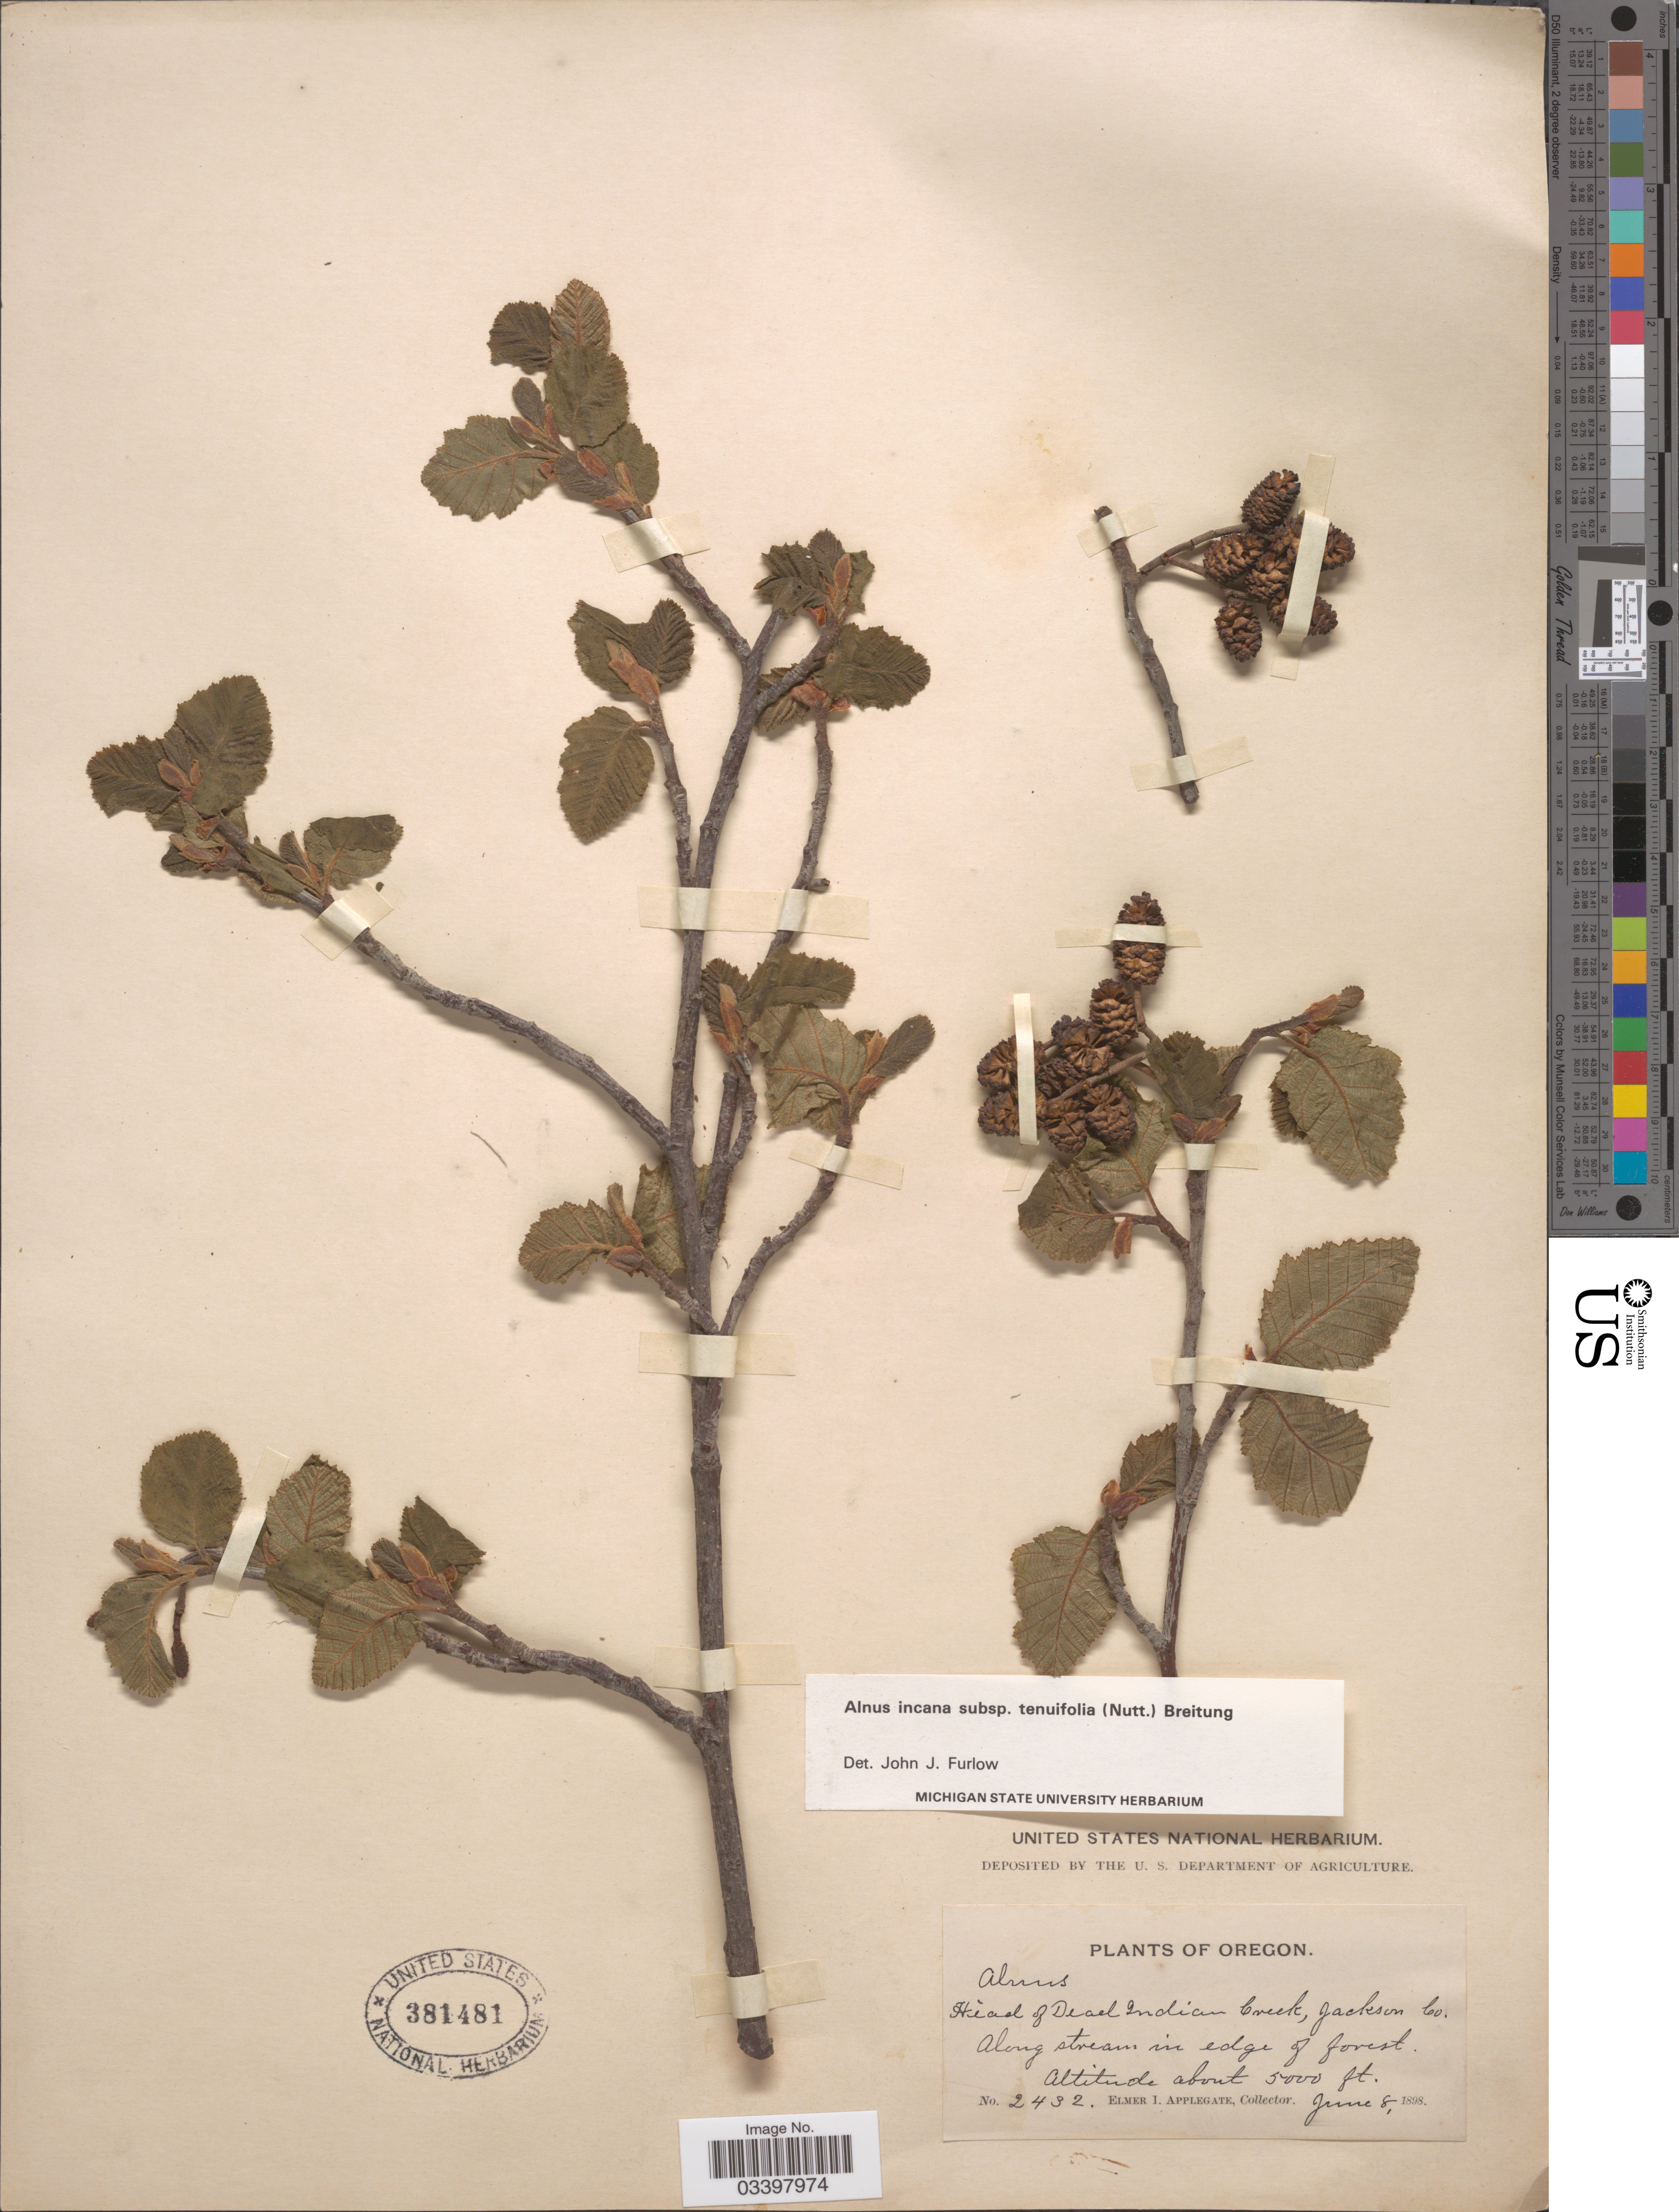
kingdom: Plantae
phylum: Tracheophyta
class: Magnoliopsida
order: Fagales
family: Betulaceae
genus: Alnus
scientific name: Alnus incana subsp. tenuifolia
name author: (Nutt.) Breitung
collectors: E. I. Applegate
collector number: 2432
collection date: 1898-06-08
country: United States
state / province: Oregon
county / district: Jackson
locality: Head of Dead Indian Creek, Jackson Co.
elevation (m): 1524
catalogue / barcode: US 381481